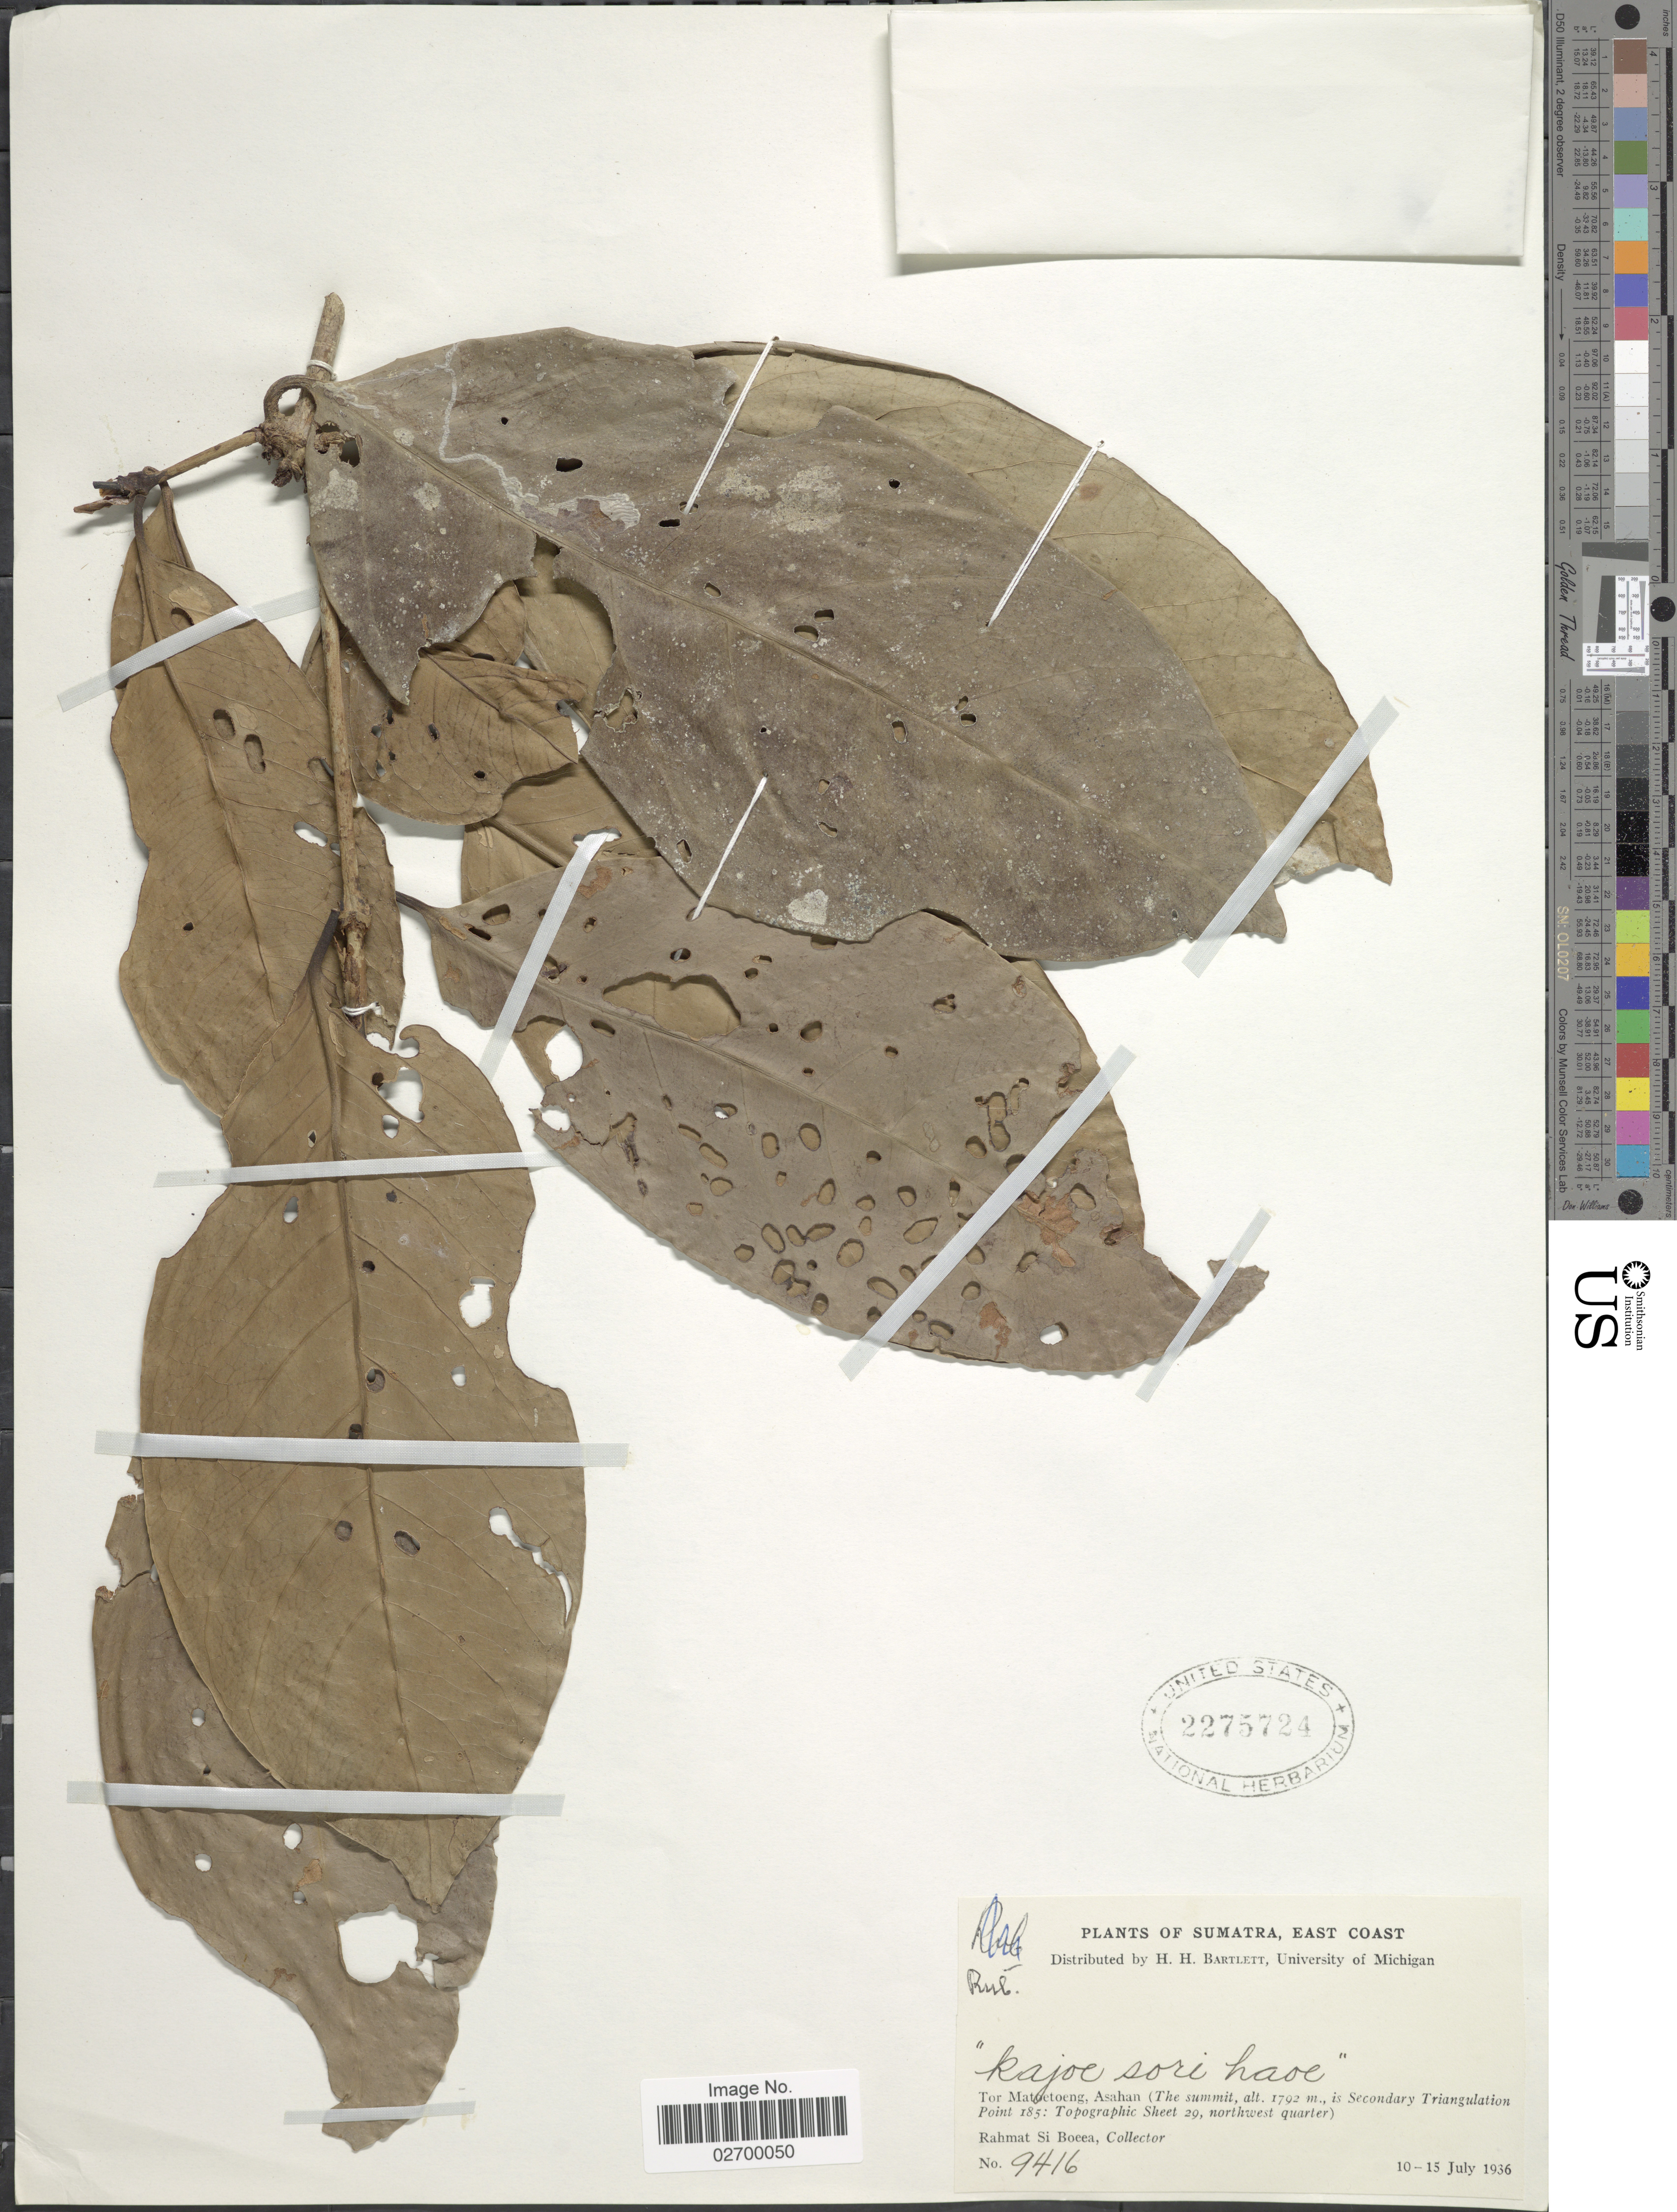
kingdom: Plantae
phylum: Tracheophyta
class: Magnoliopsida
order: Gentianales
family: Rubiaceae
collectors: Rahmat Si Boeea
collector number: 9416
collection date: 1936-07-10/1936-07-15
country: Indonesia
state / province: Sumatra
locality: East Coast. Tor Matoetoeng, Asahan (The summit is Secondary Triangulation Point 185: Topographic Sheet 29, northwest quarter)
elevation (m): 1792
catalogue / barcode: US 2275724